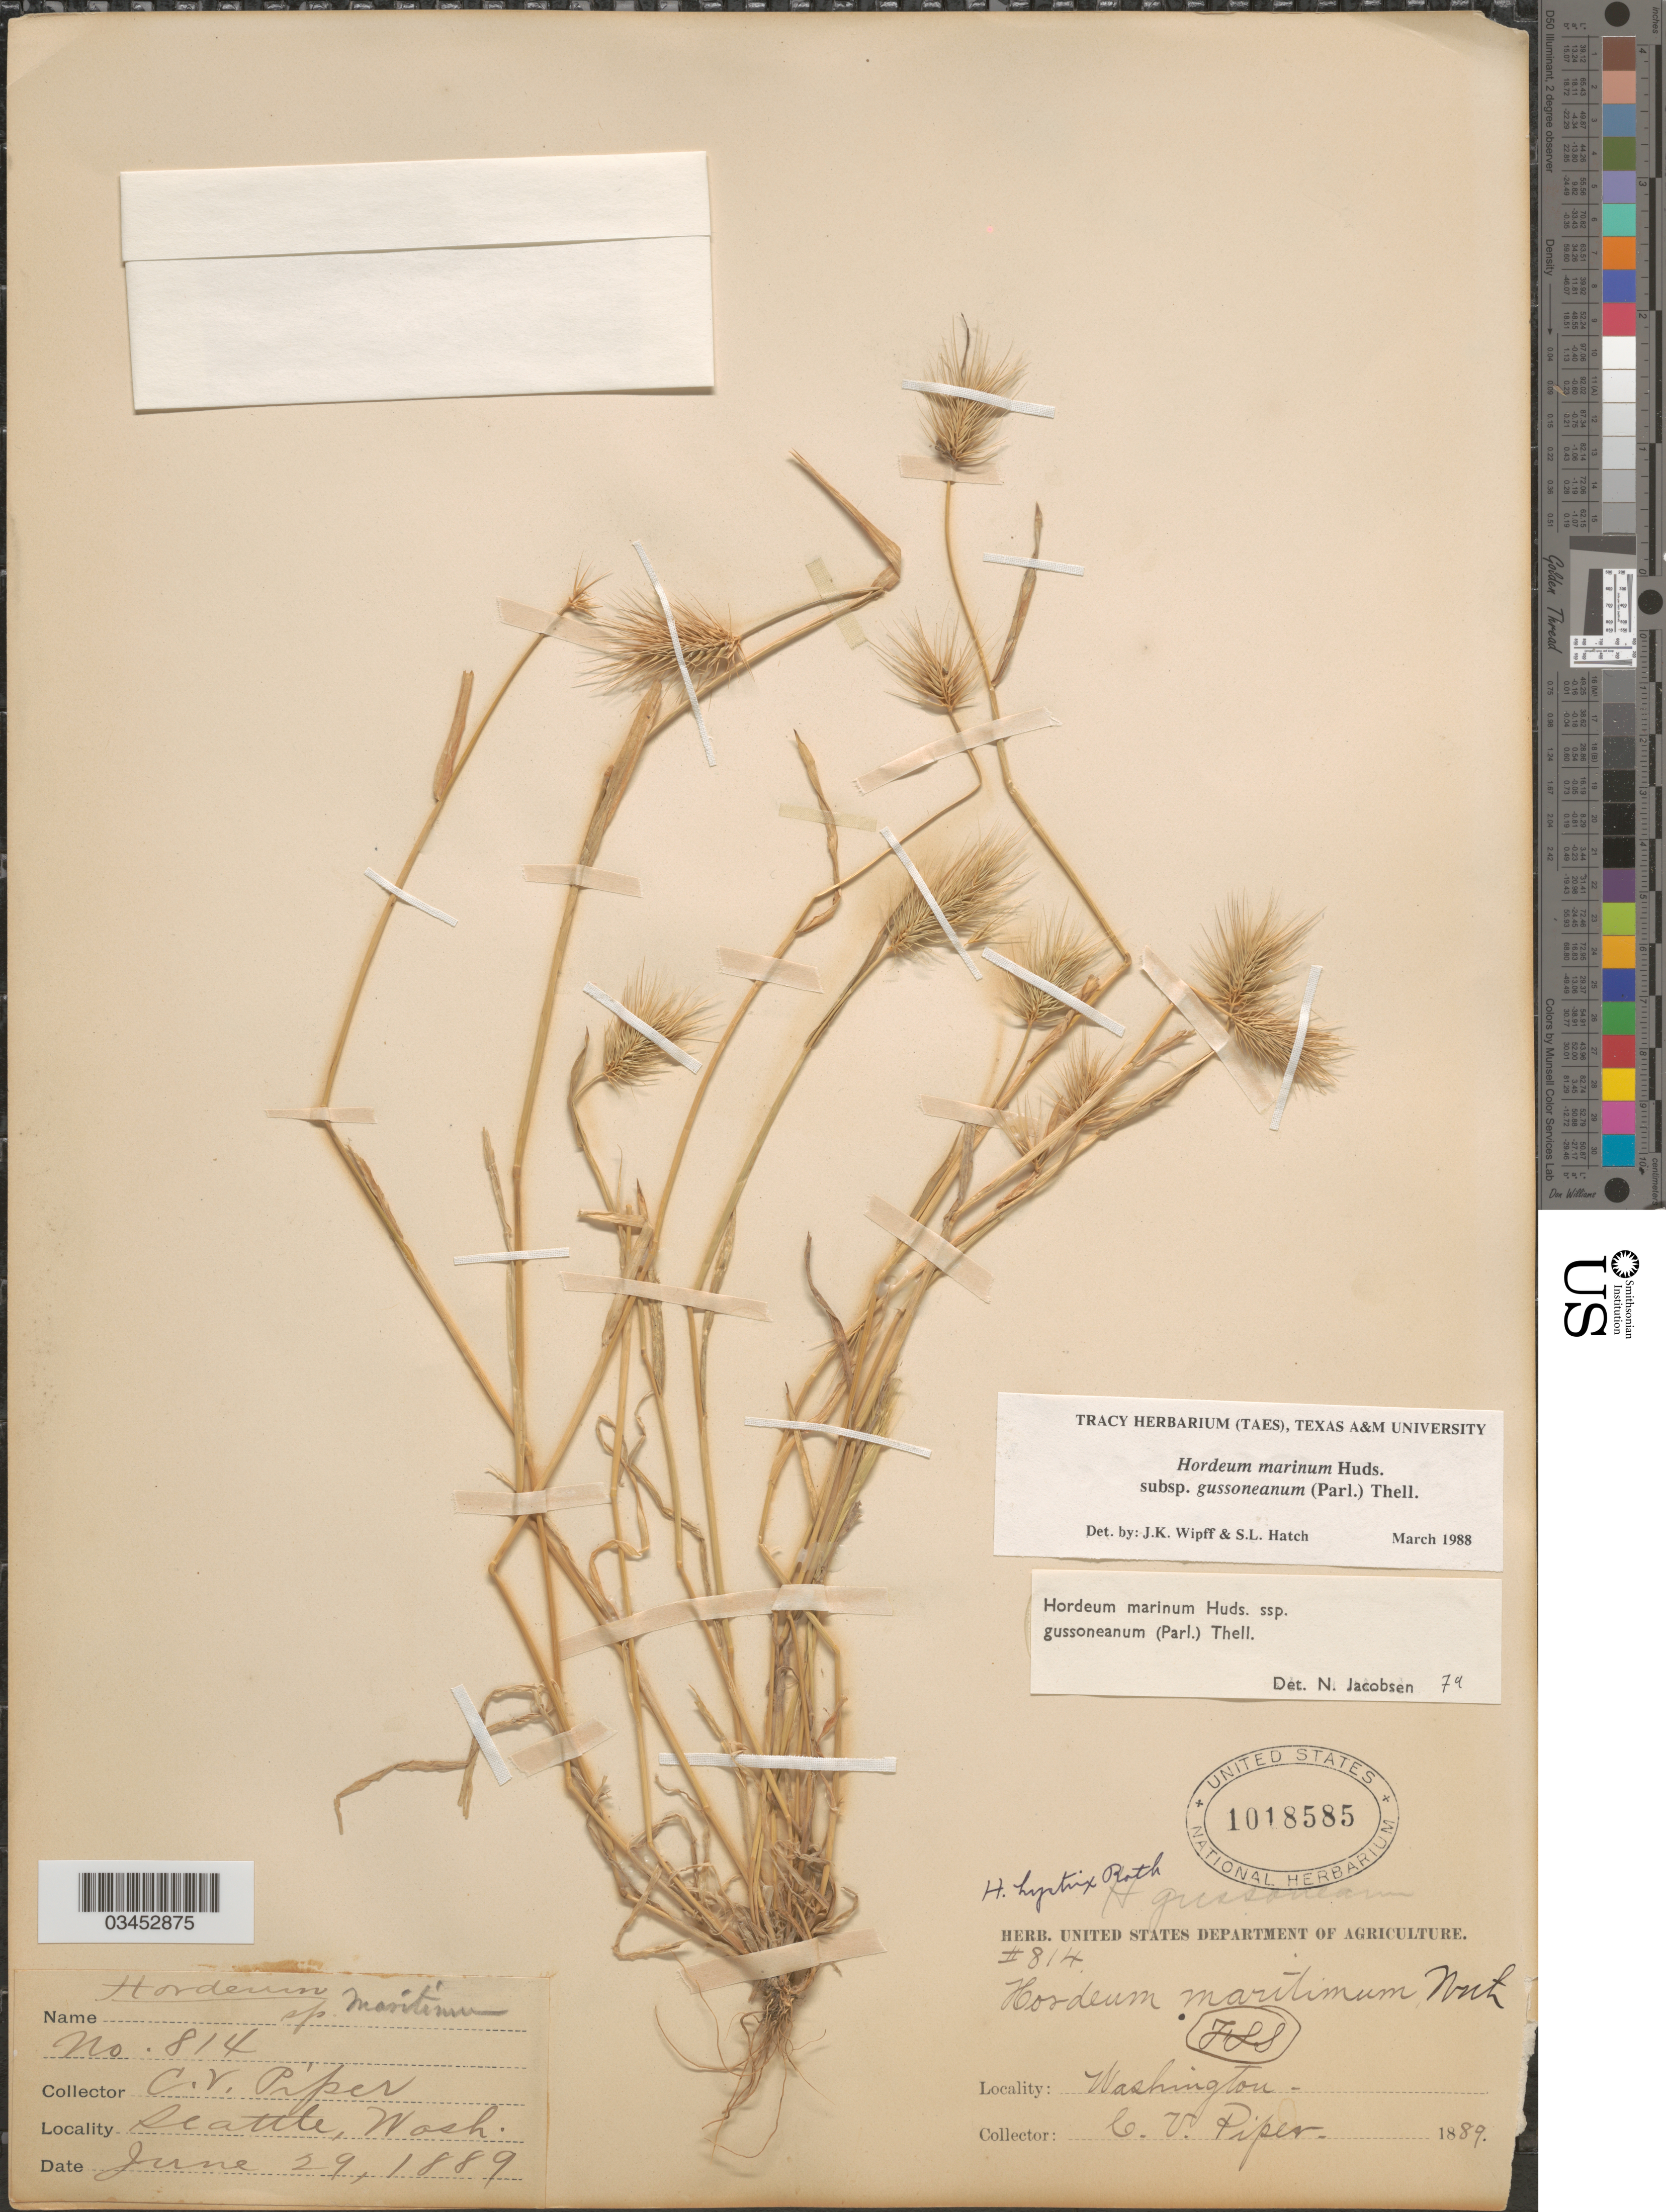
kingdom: Plantae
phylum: Tracheophyta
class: Liliopsida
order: Poales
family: Poaceae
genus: Hordeum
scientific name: Hordeum marinum subsp. gussoneanum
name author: (Parl.) Thell.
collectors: C. V. Piper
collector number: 814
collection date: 1889-06-29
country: United States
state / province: Washington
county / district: King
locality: Seattle.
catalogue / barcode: US 1018585